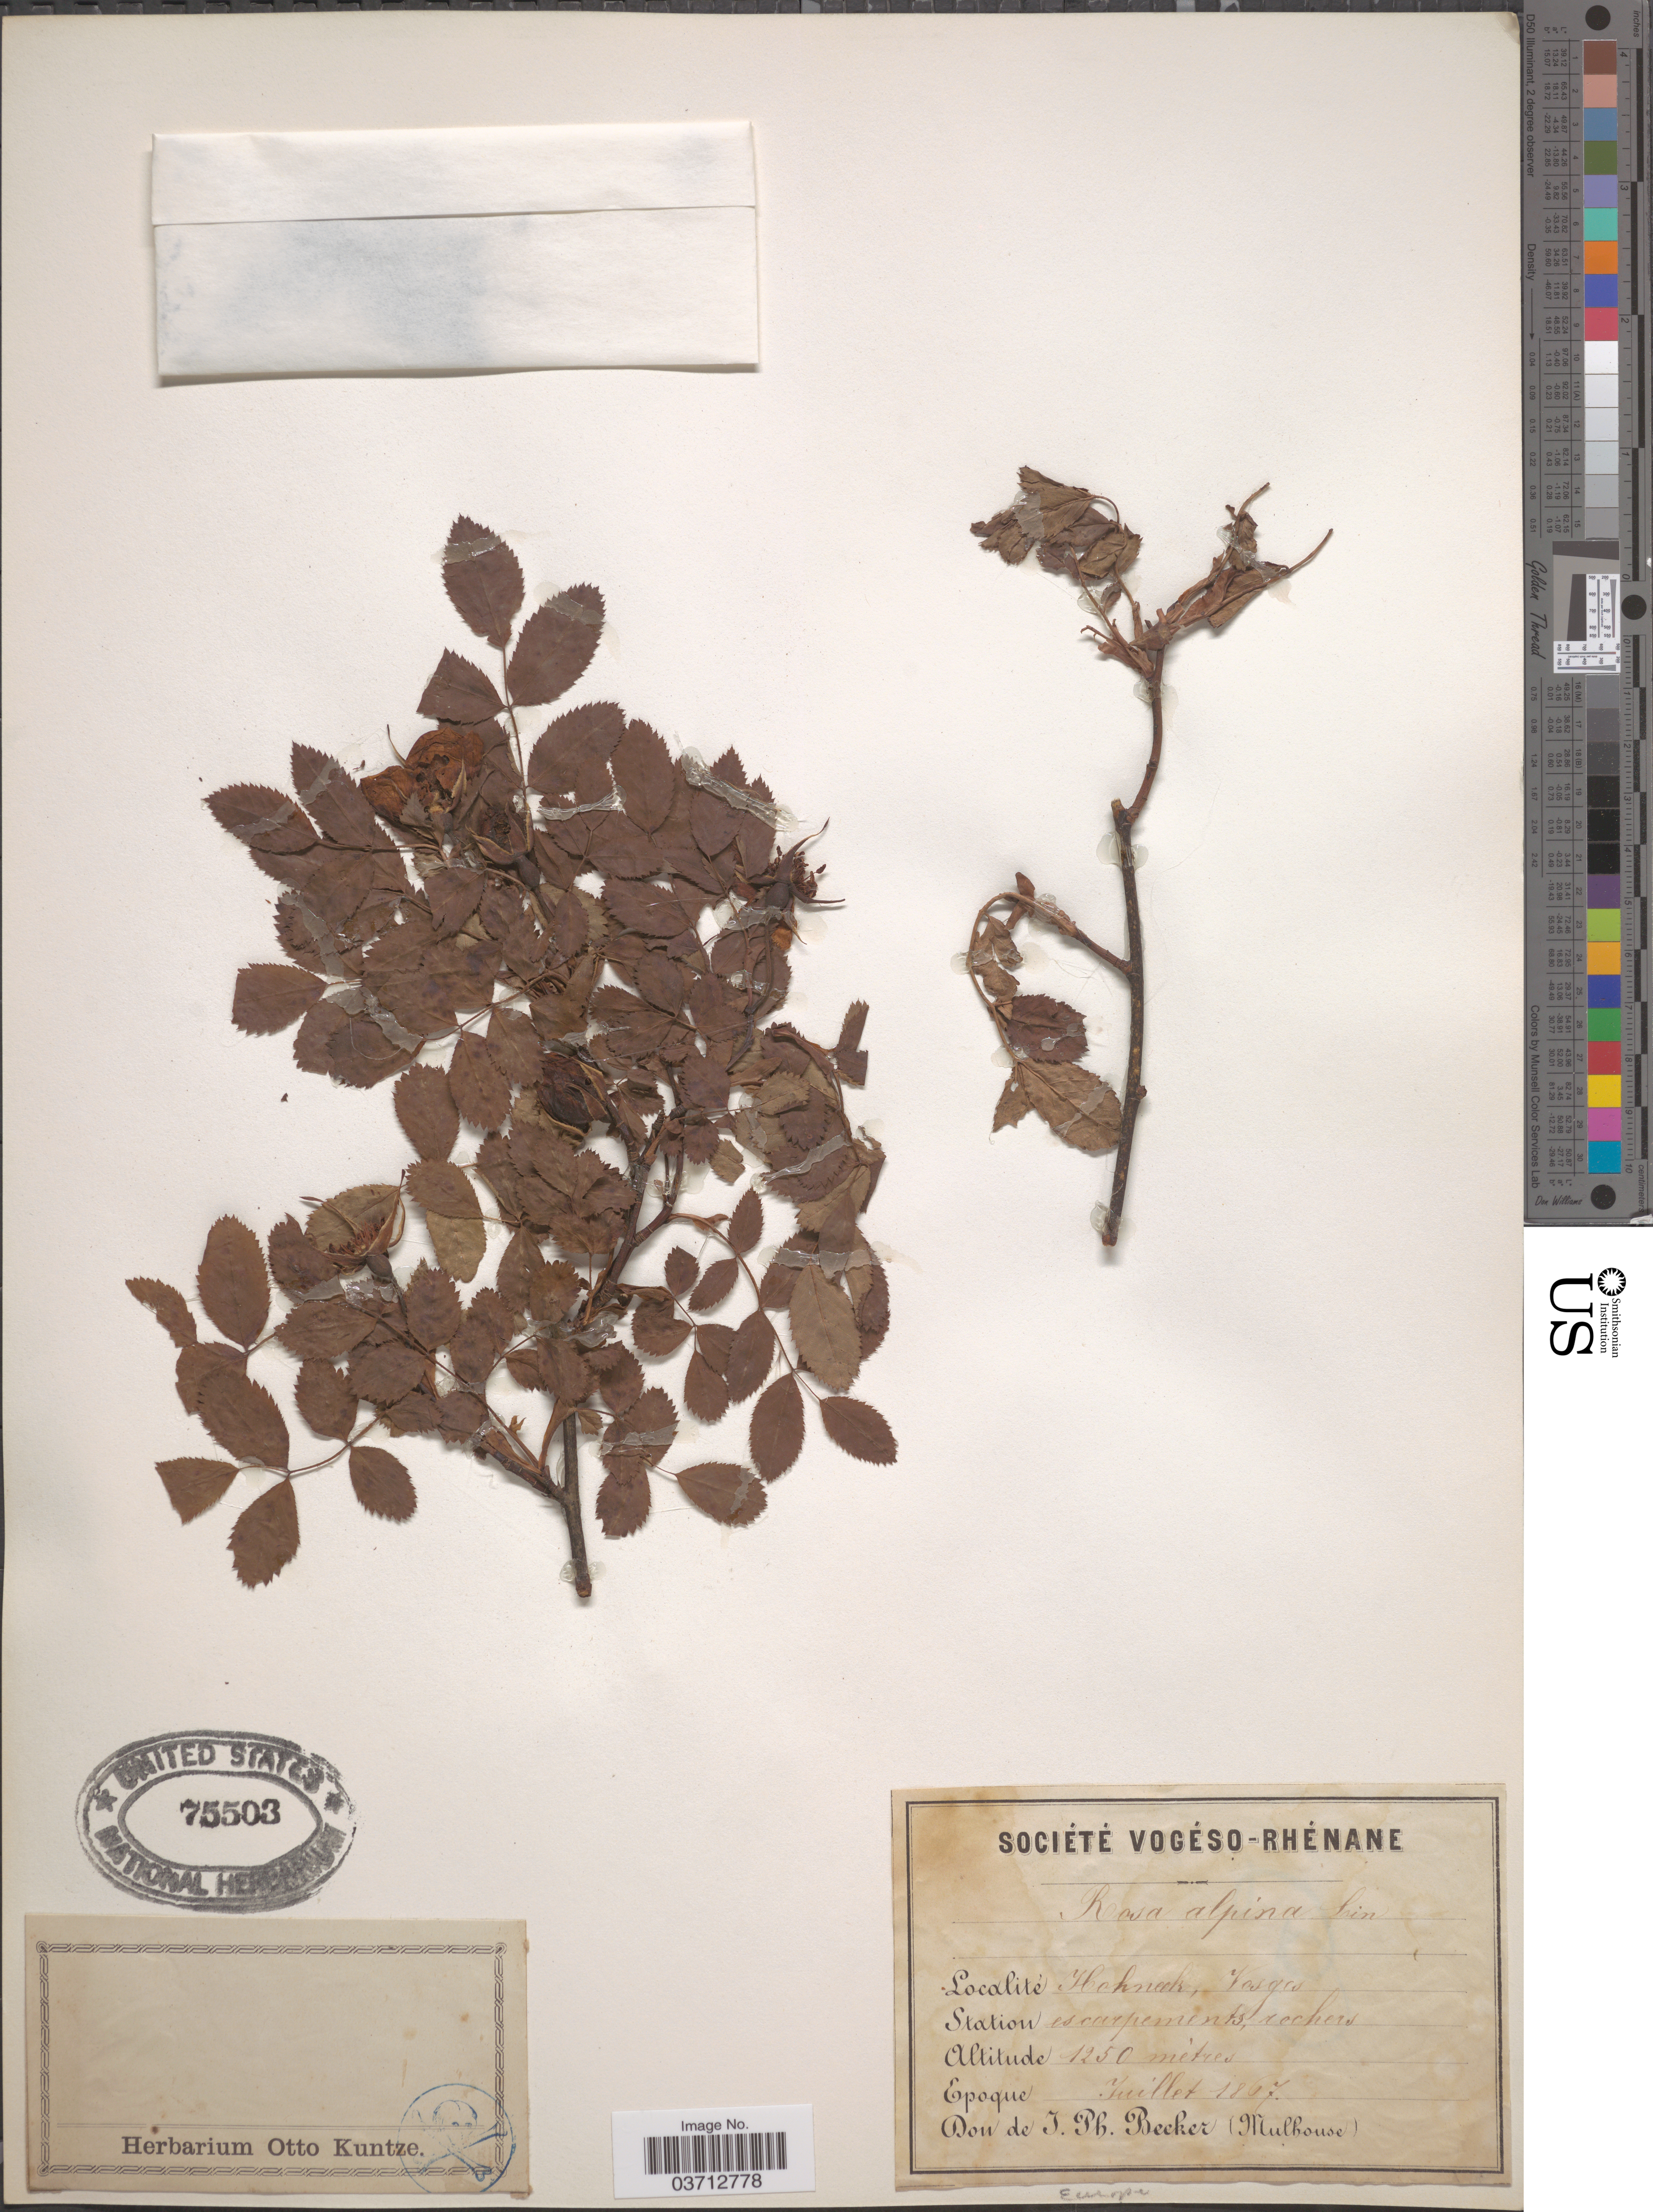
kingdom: Plantae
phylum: Tracheophyta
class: Magnoliopsida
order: Rosales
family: Rosaceae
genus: Rosa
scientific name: Rosa alpina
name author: L.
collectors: ex herb. Otto Kuntze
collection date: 1867-07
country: France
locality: Hohneck, Vosges. Europe.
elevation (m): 1250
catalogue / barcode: US 75503